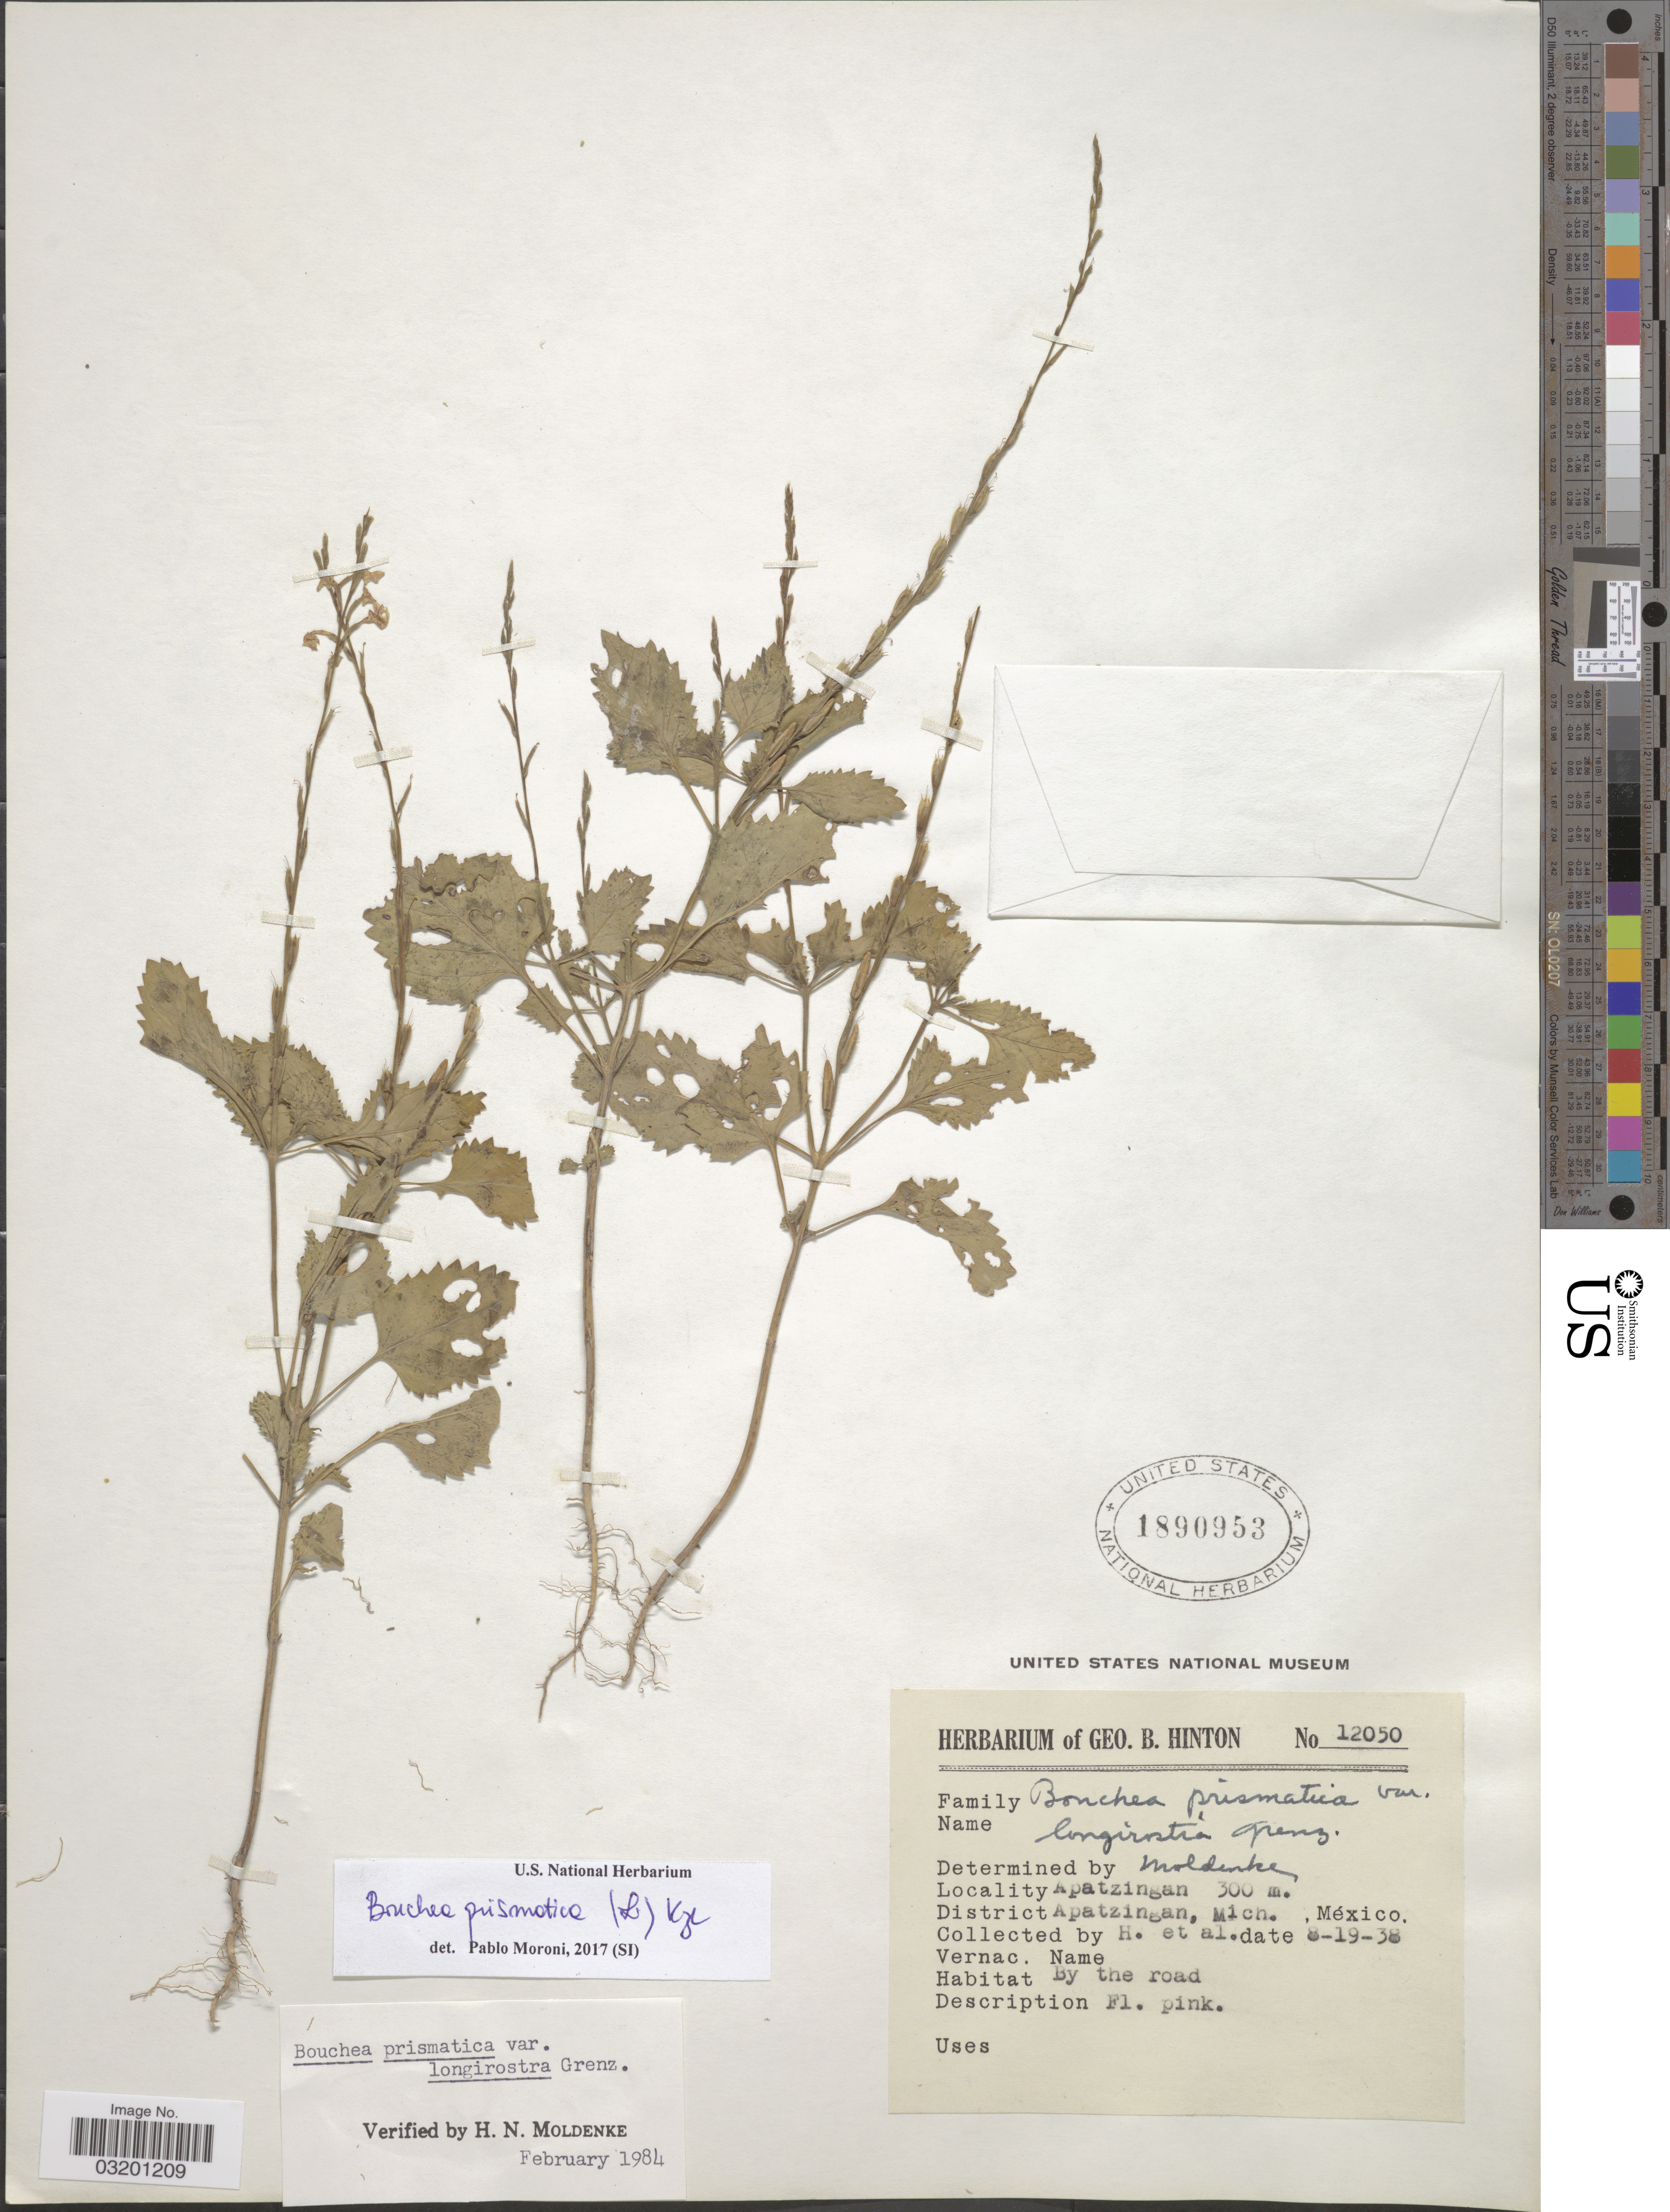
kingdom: Plantae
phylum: Tracheophyta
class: Magnoliopsida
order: Lamiales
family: Verbenaceae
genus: Bouchea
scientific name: Bouchea prismatica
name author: (L.) Kuntze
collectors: G. B. Hinton & et al.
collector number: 12050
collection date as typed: Transcribed d/m/y: 19/8/38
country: Mexico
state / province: Michoacán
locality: Apatzingan. District Apatzingan, Mich. By the road.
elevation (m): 300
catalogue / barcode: US 1890953